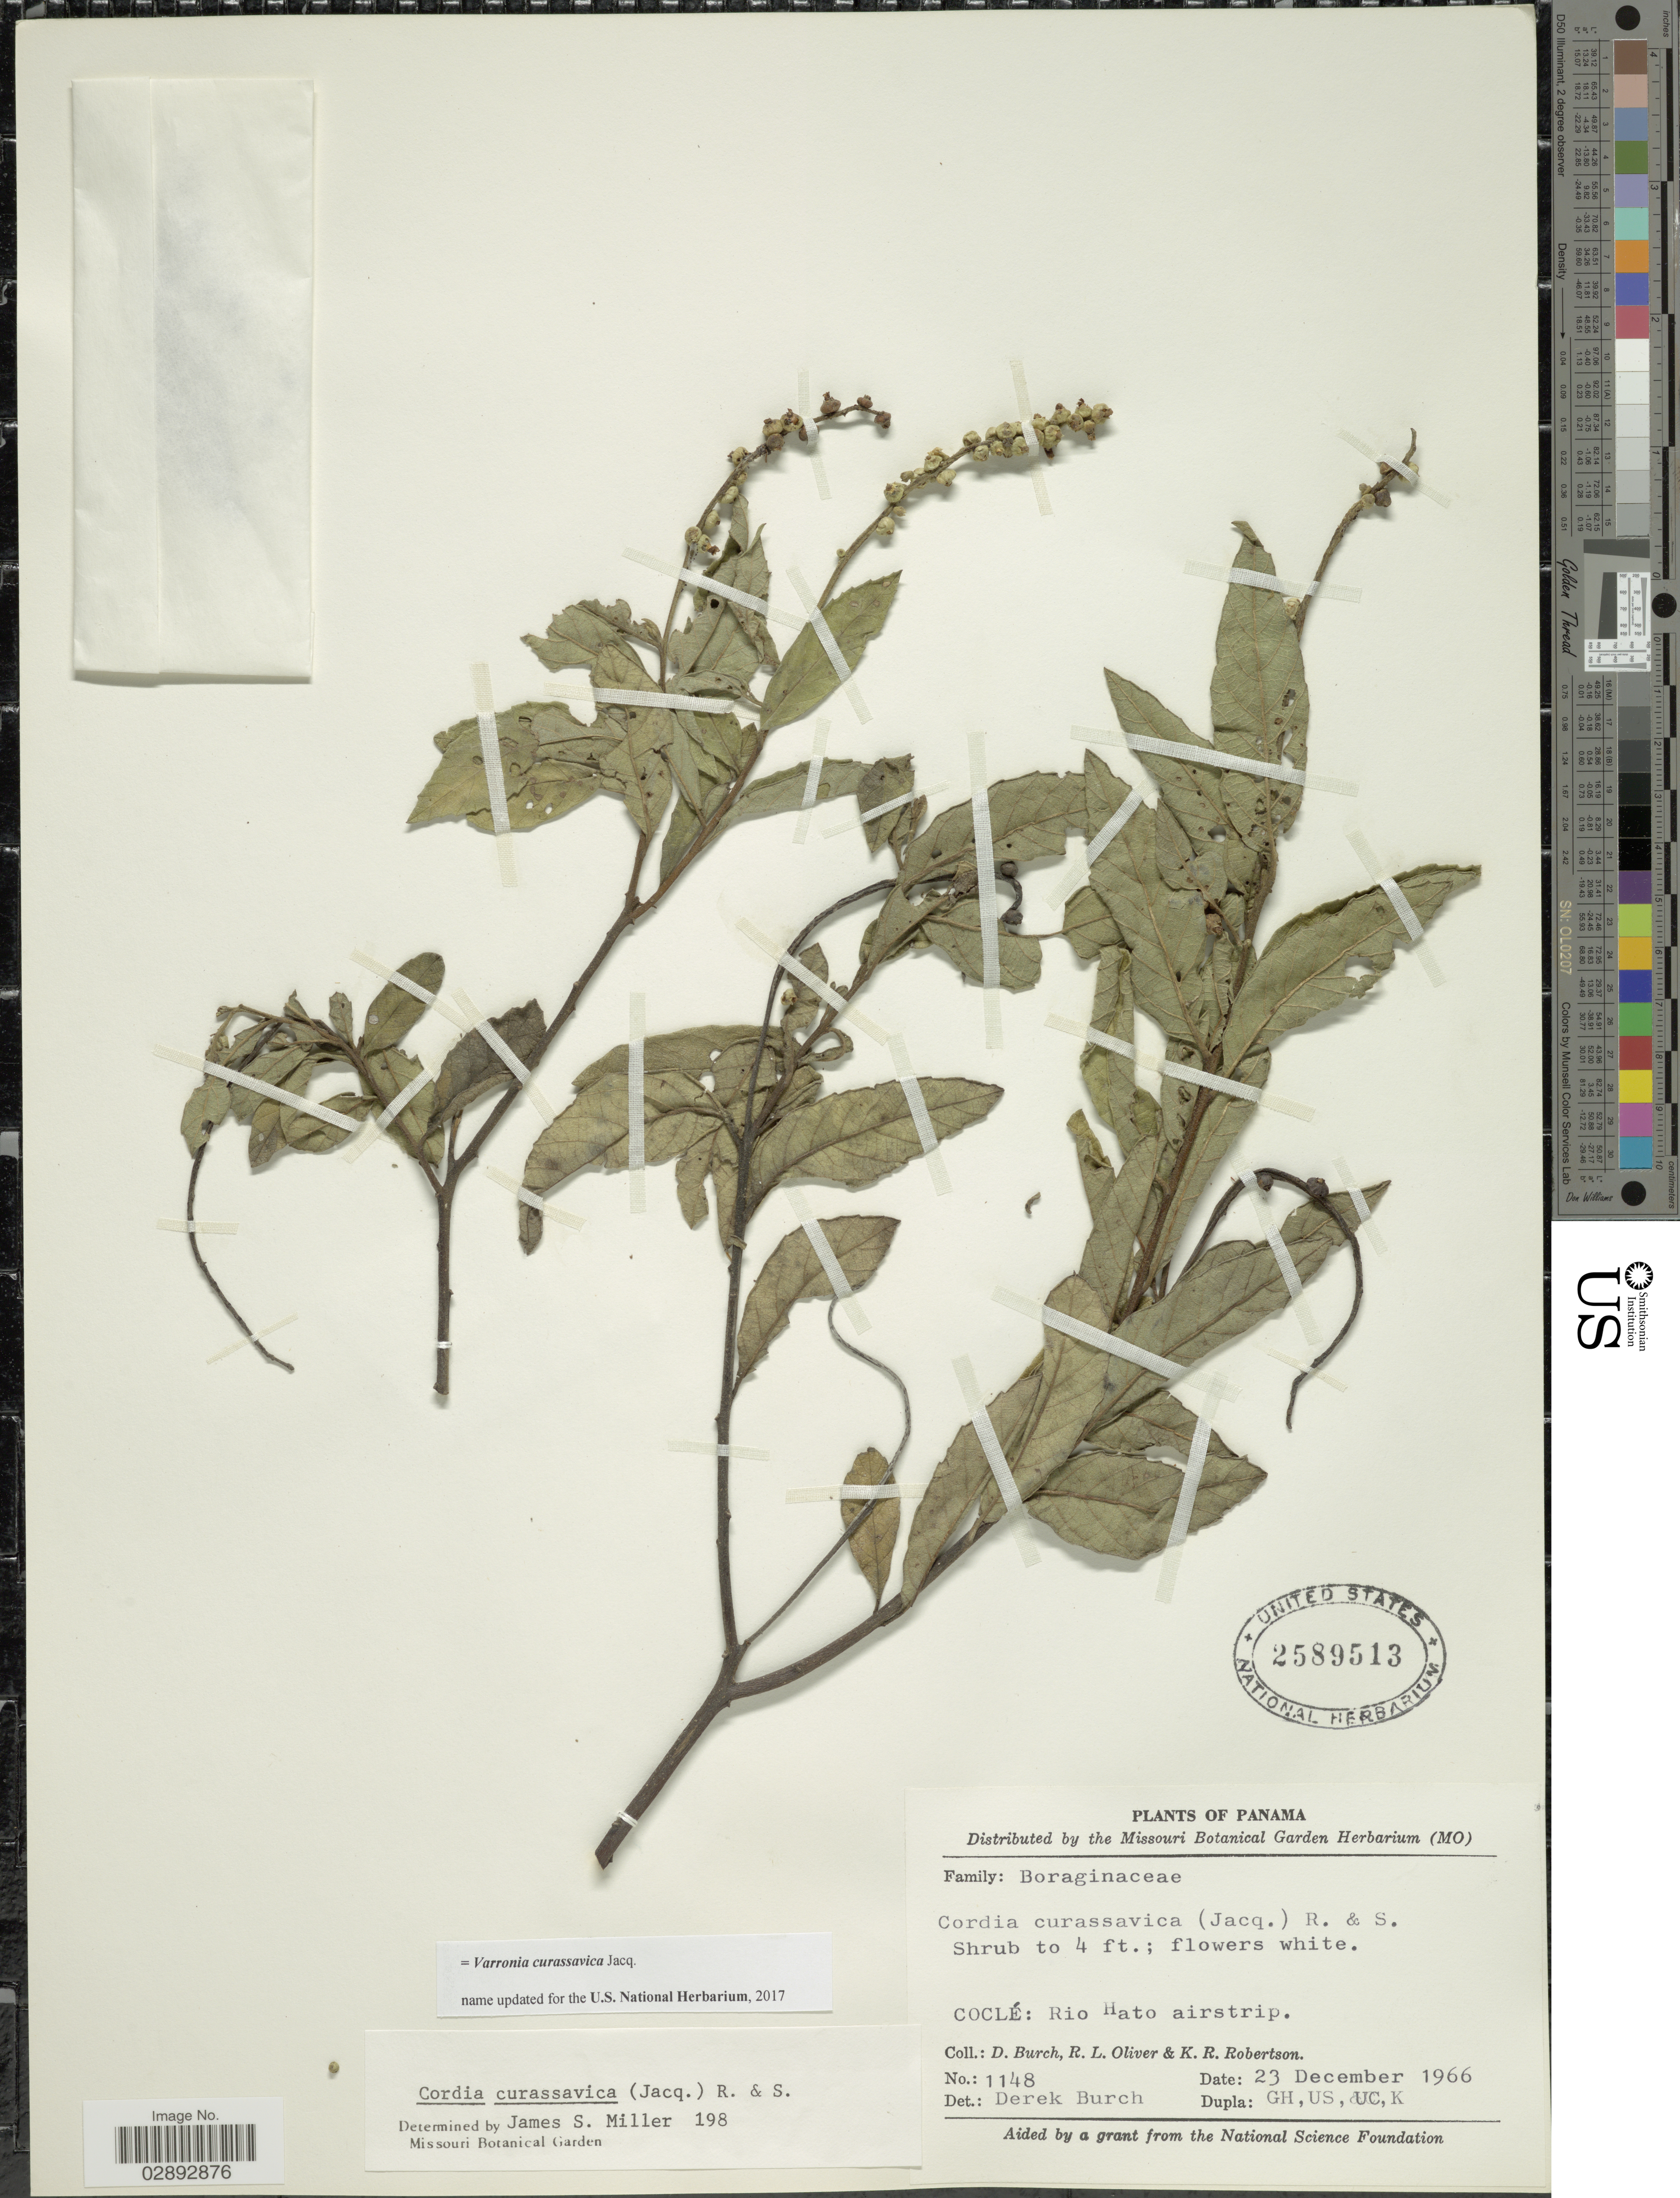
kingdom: Plantae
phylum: Tracheophyta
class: Magnoliopsida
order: Boraginales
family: Cordiaceae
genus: Varronia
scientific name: Varronia curassavica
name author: Jacq.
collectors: D. Burch, R. Oliver & K. Robertson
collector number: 1148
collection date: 1966-12-23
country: Panama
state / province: Coclé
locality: Coclé: Rio Hato airstrip.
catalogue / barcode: US 2589513